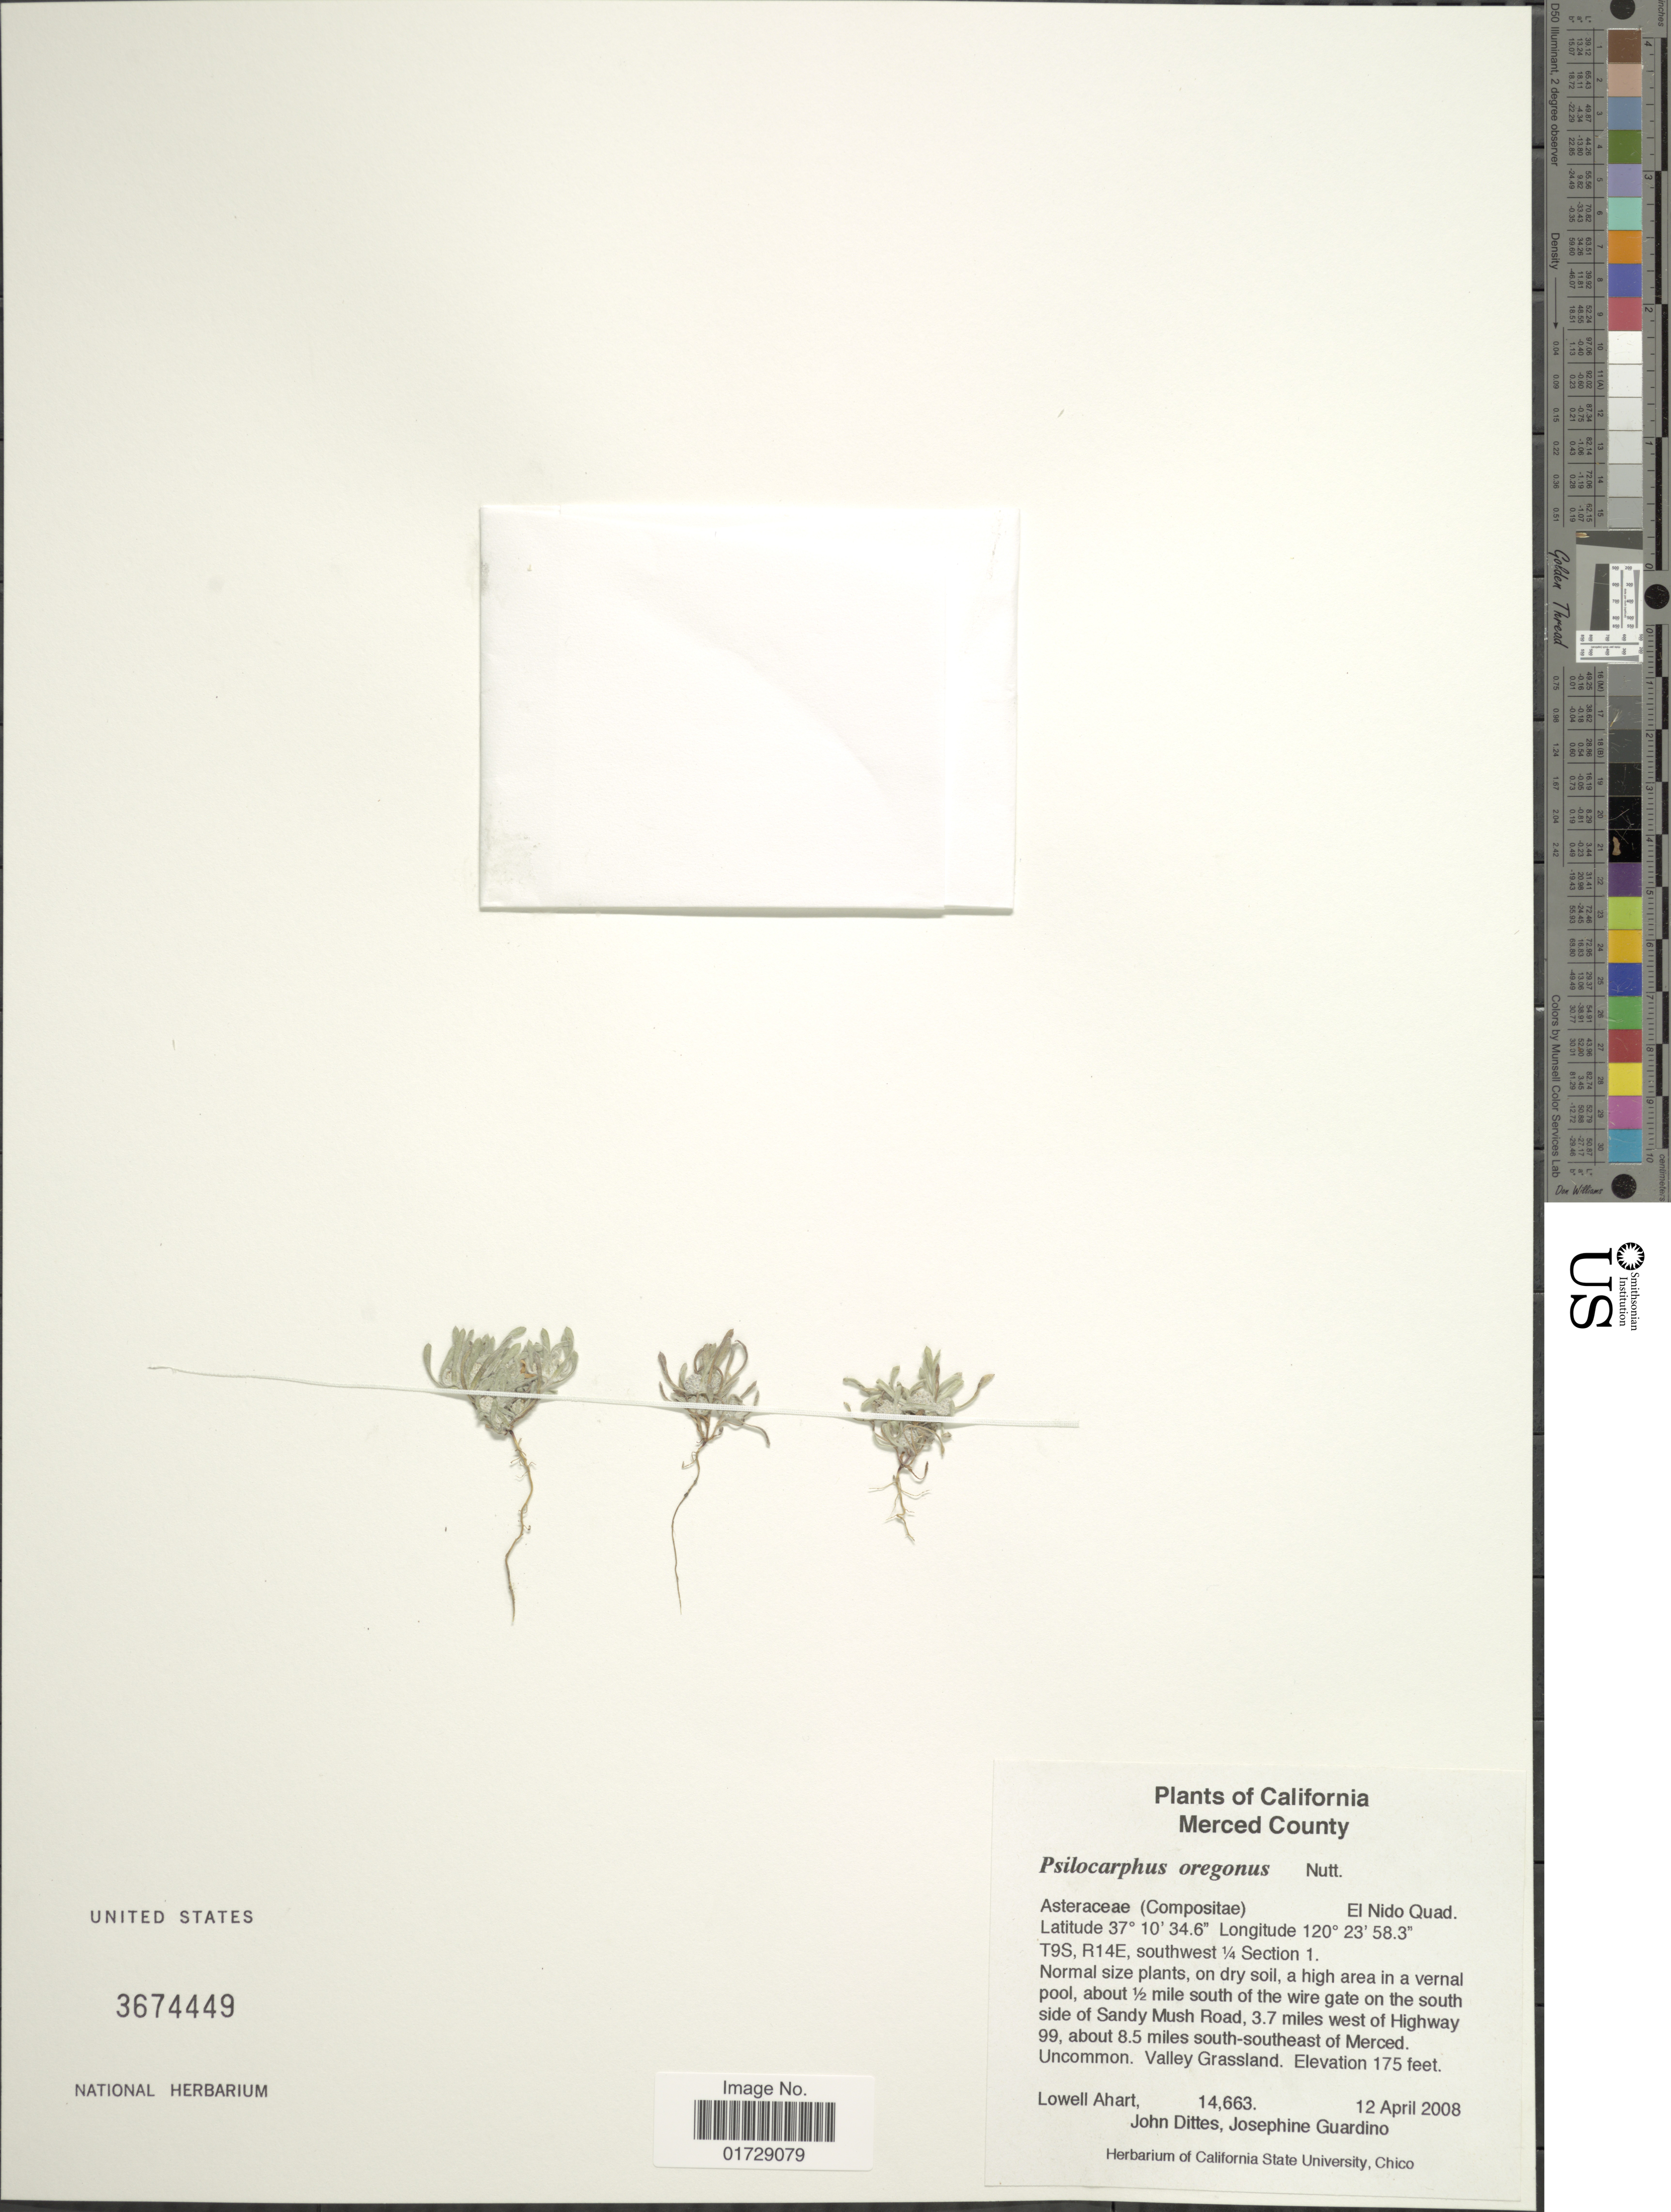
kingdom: Plantae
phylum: Tracheophyta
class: Magnoliopsida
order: Asterales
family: Asteraceae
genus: Psilocarphus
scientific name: Psilocarphus oregonus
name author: Nutt.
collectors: L. Ahart, J. Dittes & J. Guardino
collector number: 14663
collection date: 2008-04-12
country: United States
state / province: California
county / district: Merced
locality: Merced County, T9S, R14E, southwest ¼ Section 1, about ½ mile south of the wire gate on the south side of Sandy Mush Road, 3.7 miles west of Highway 99, about 8.5 miles south-southeast of Merced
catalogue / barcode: US 3674449